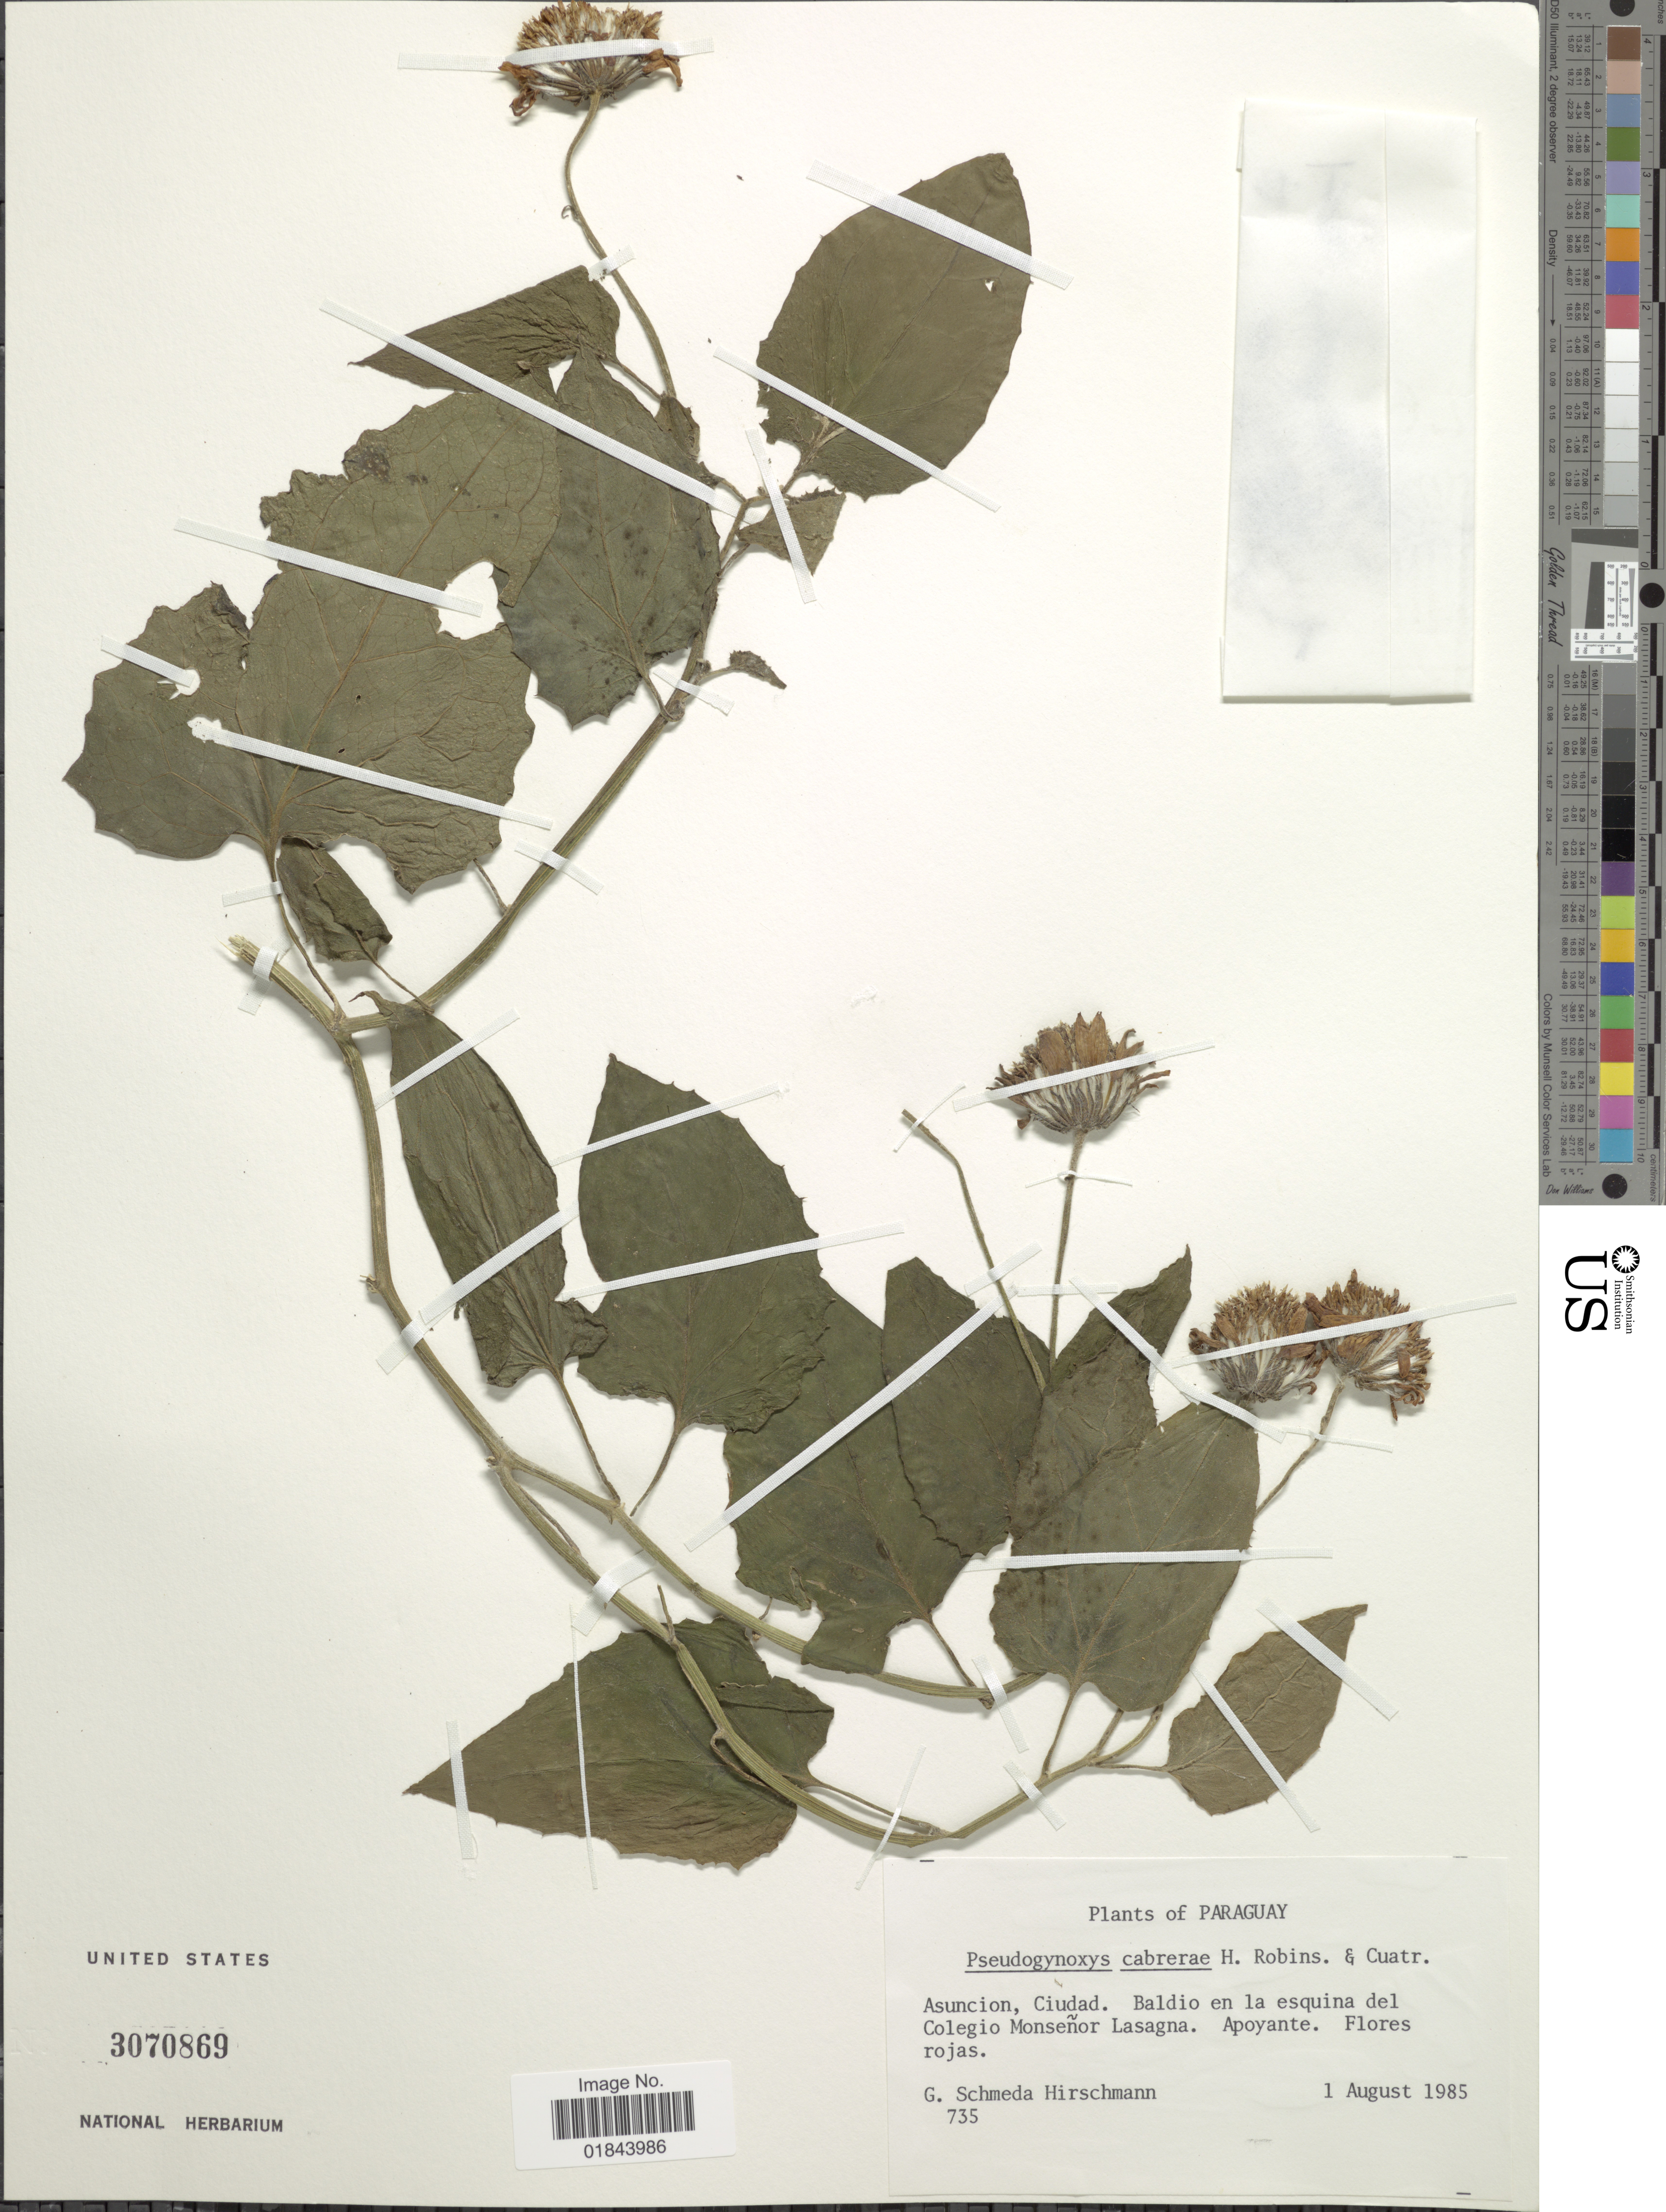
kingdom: Plantae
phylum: Tracheophyta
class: Magnoliopsida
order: Asterales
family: Asteraceae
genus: Pseudogynoxys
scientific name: Pseudogynoxys cabrerae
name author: H. Rob. & Cuatrec.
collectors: G. Hirschmann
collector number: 735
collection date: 1985-08-01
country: Paraguay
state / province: Asuncion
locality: Ciudad. Baldio en la esquina del Colegio Monseñor Lasagna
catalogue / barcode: US 3070869